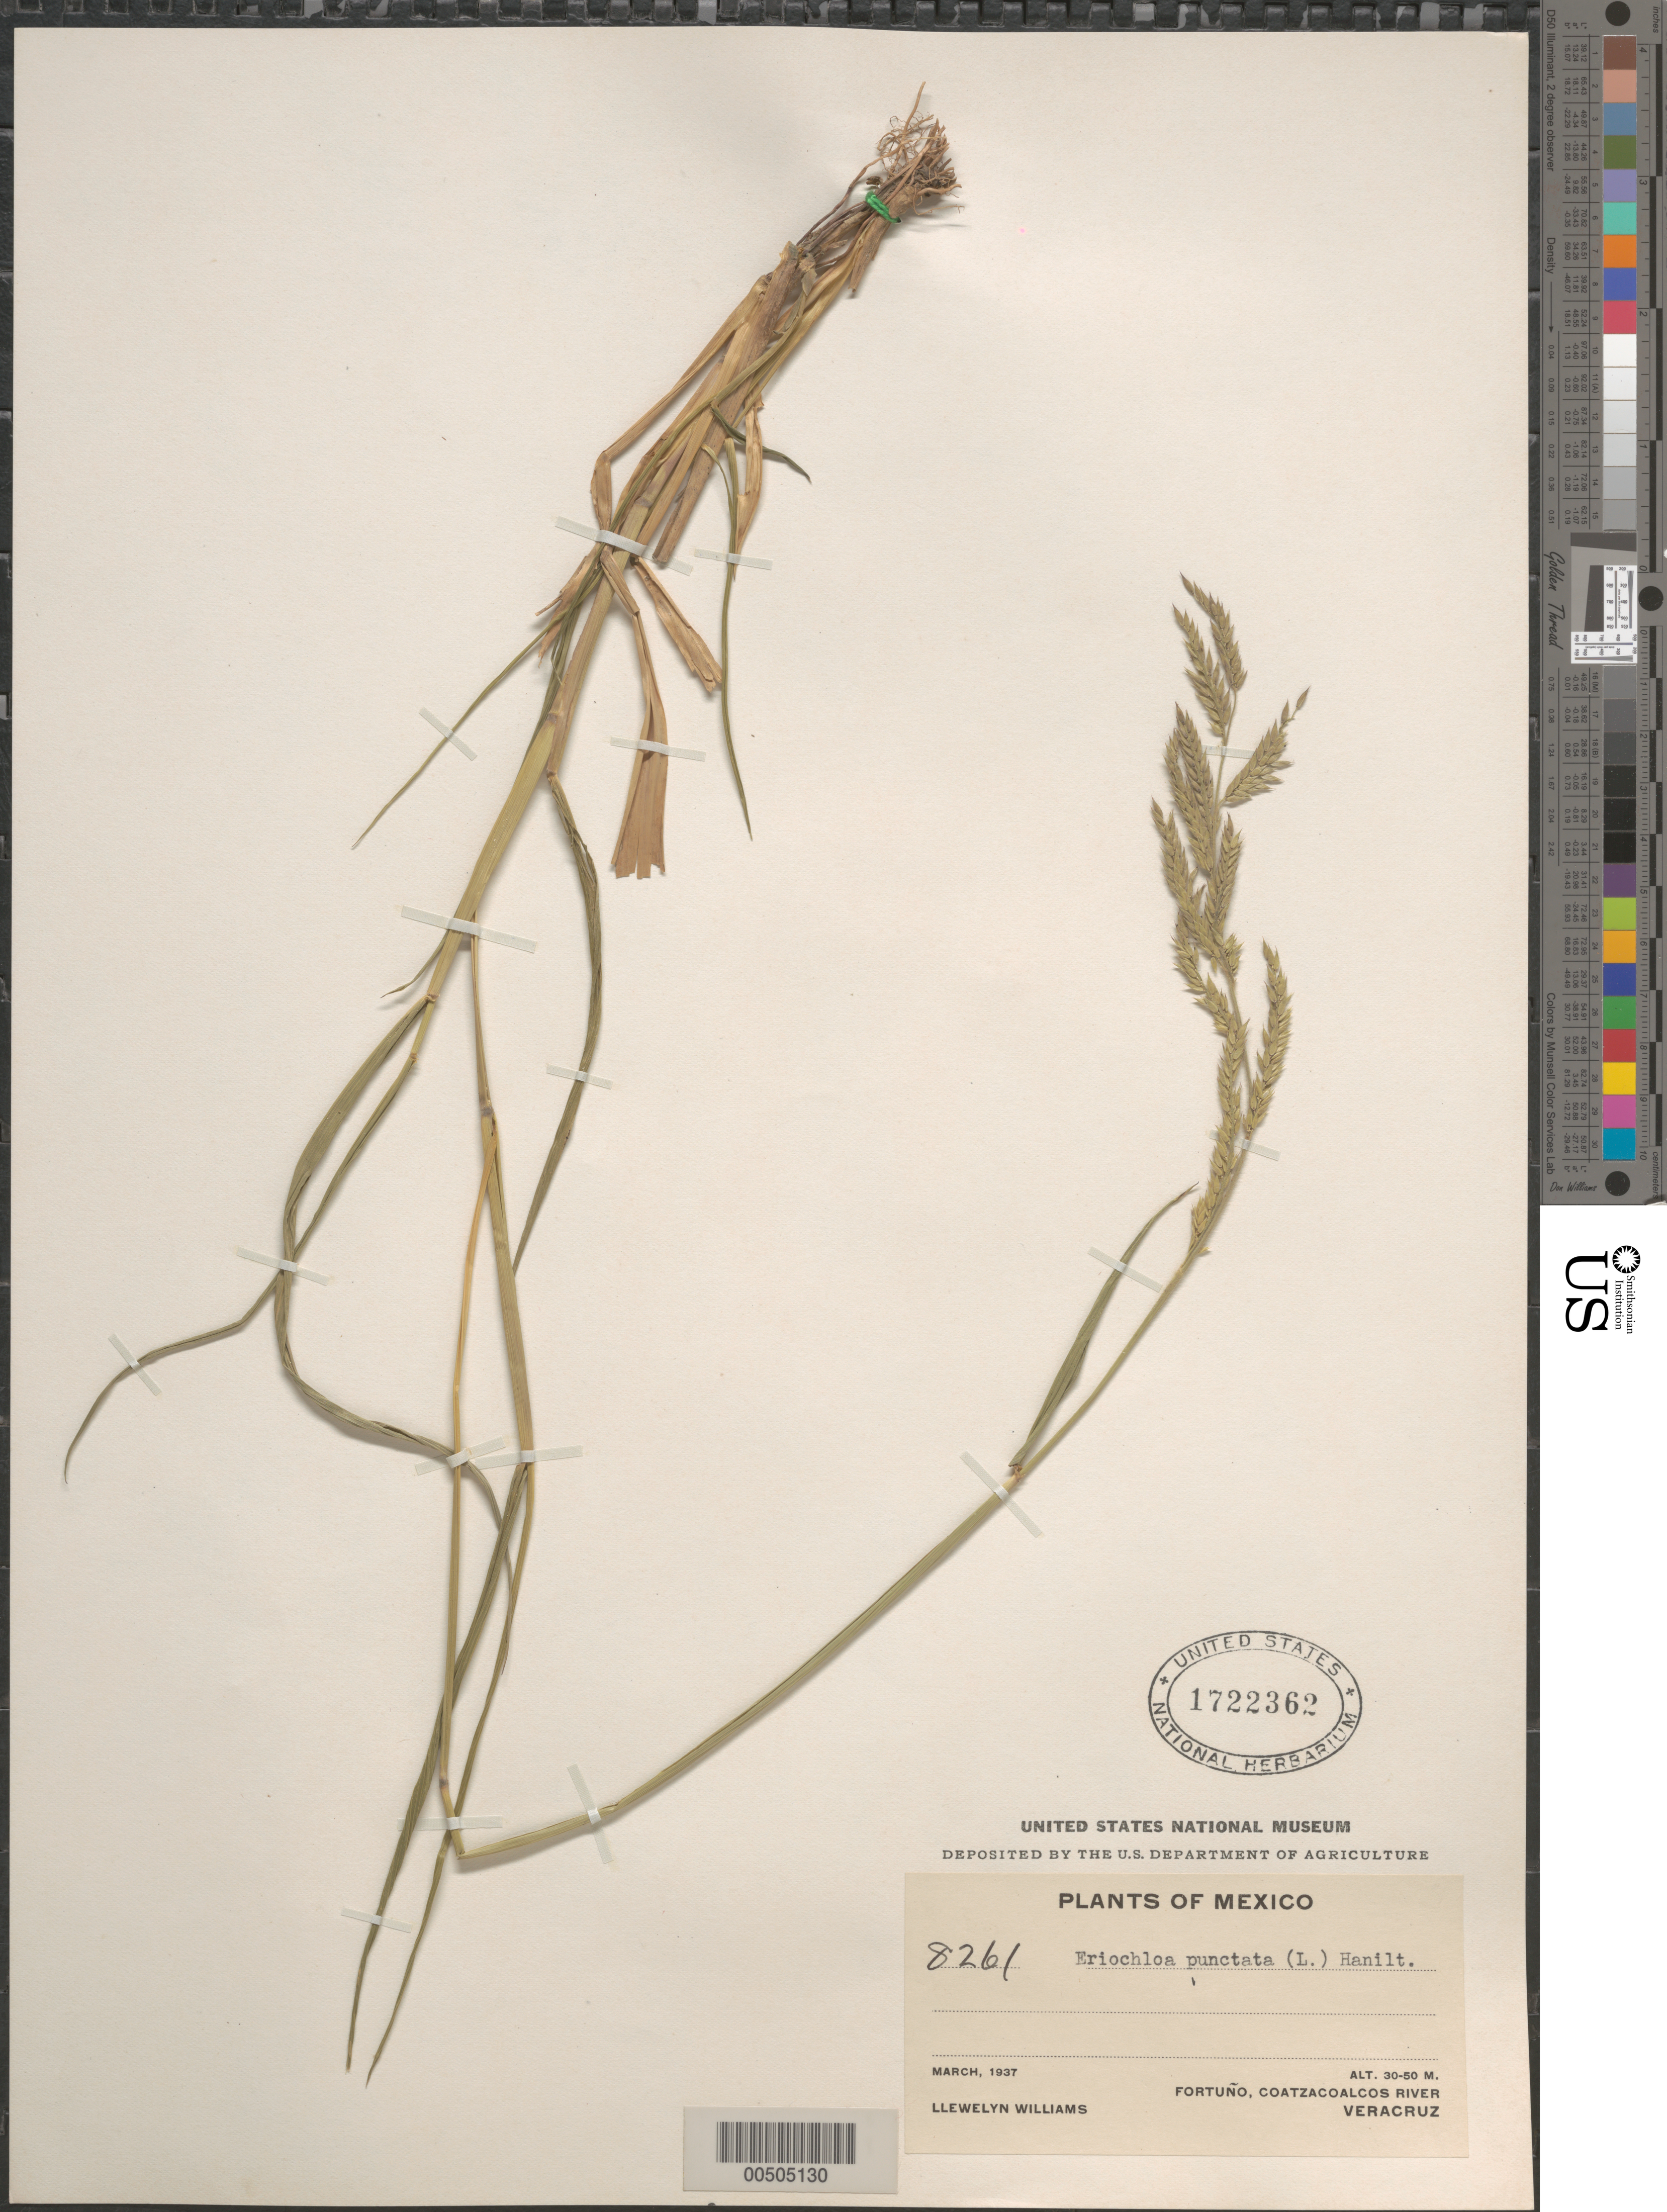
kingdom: Plantae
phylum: Tracheophyta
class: Liliopsida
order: Poales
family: Poaceae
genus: Eriochloa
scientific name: Eriochloa punctata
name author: (L.) Desv. ex Ham.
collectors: Ll. Williams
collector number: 8261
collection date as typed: Mar 1937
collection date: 1937-03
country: Mexico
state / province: Veracruz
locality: Fortu¤o, Coatzacoalcos River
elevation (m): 30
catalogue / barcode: US 1722362